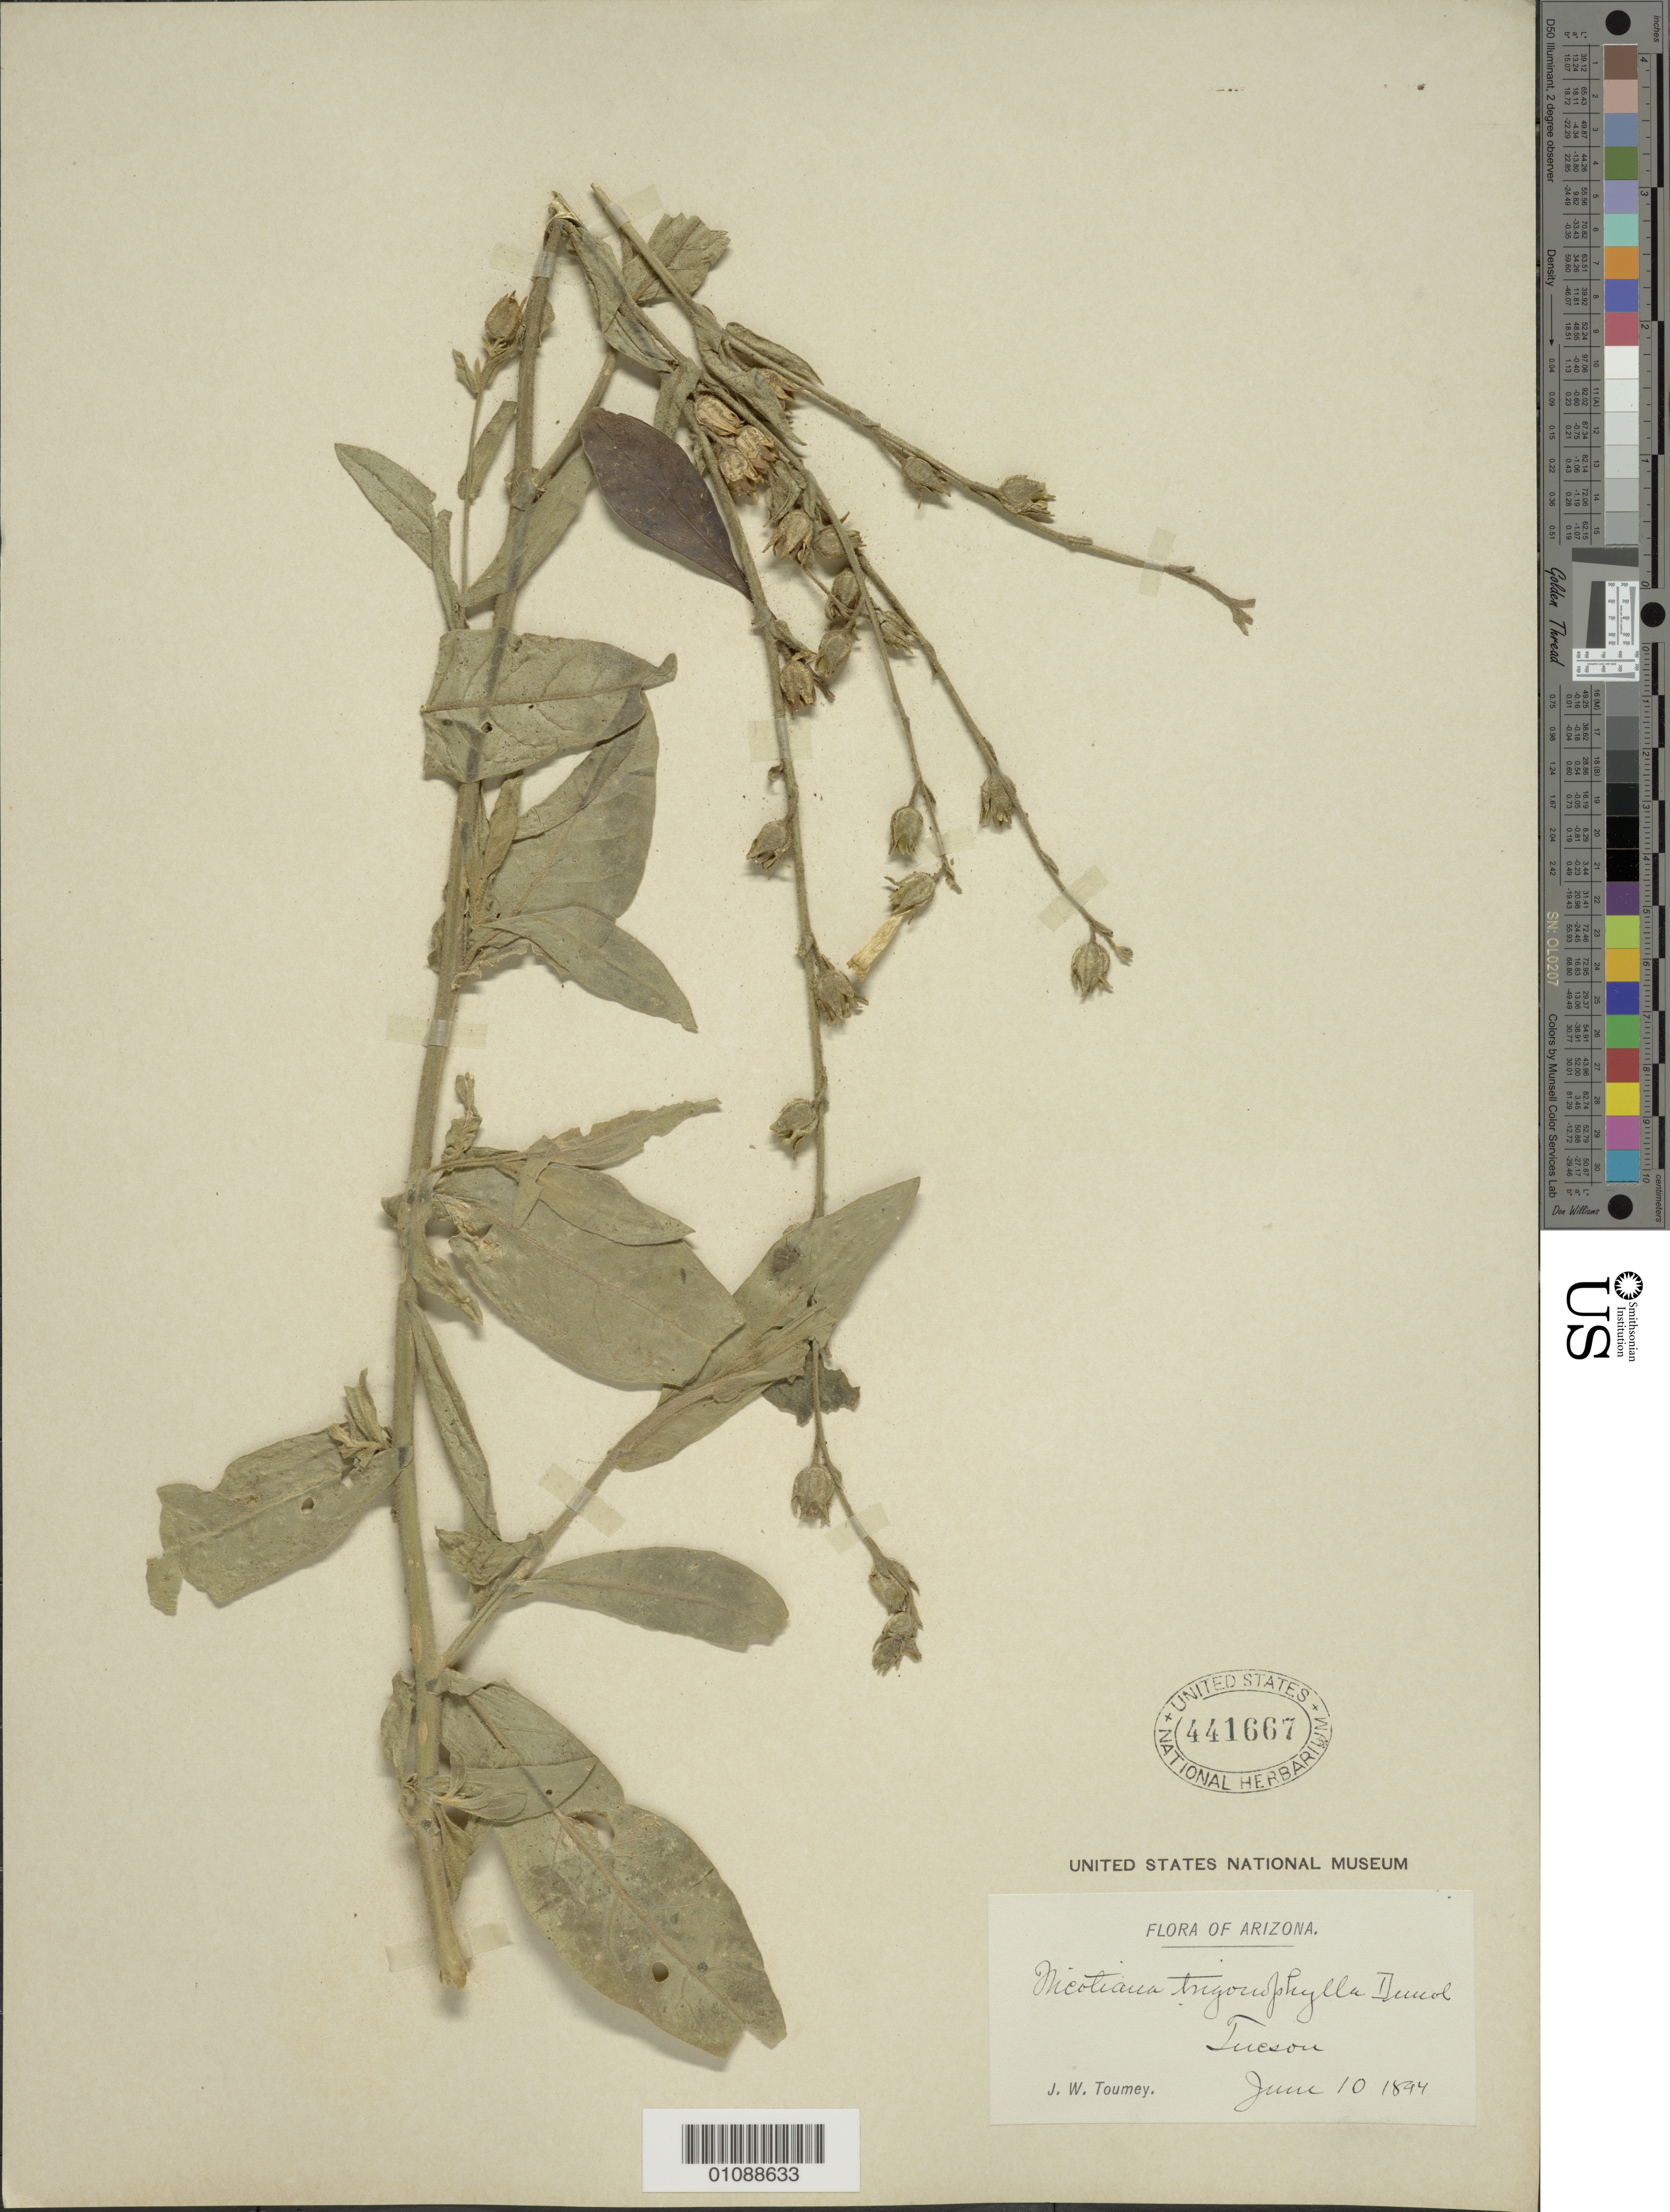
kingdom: Plantae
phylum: Tracheophyta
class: Magnoliopsida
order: Solanales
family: Solanaceae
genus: Nicotiana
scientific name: Nicotiana trigonophylla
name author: Dunal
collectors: J. W. Toumey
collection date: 1894-06-10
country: United States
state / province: Arizona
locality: Tucson.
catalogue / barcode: US 441667